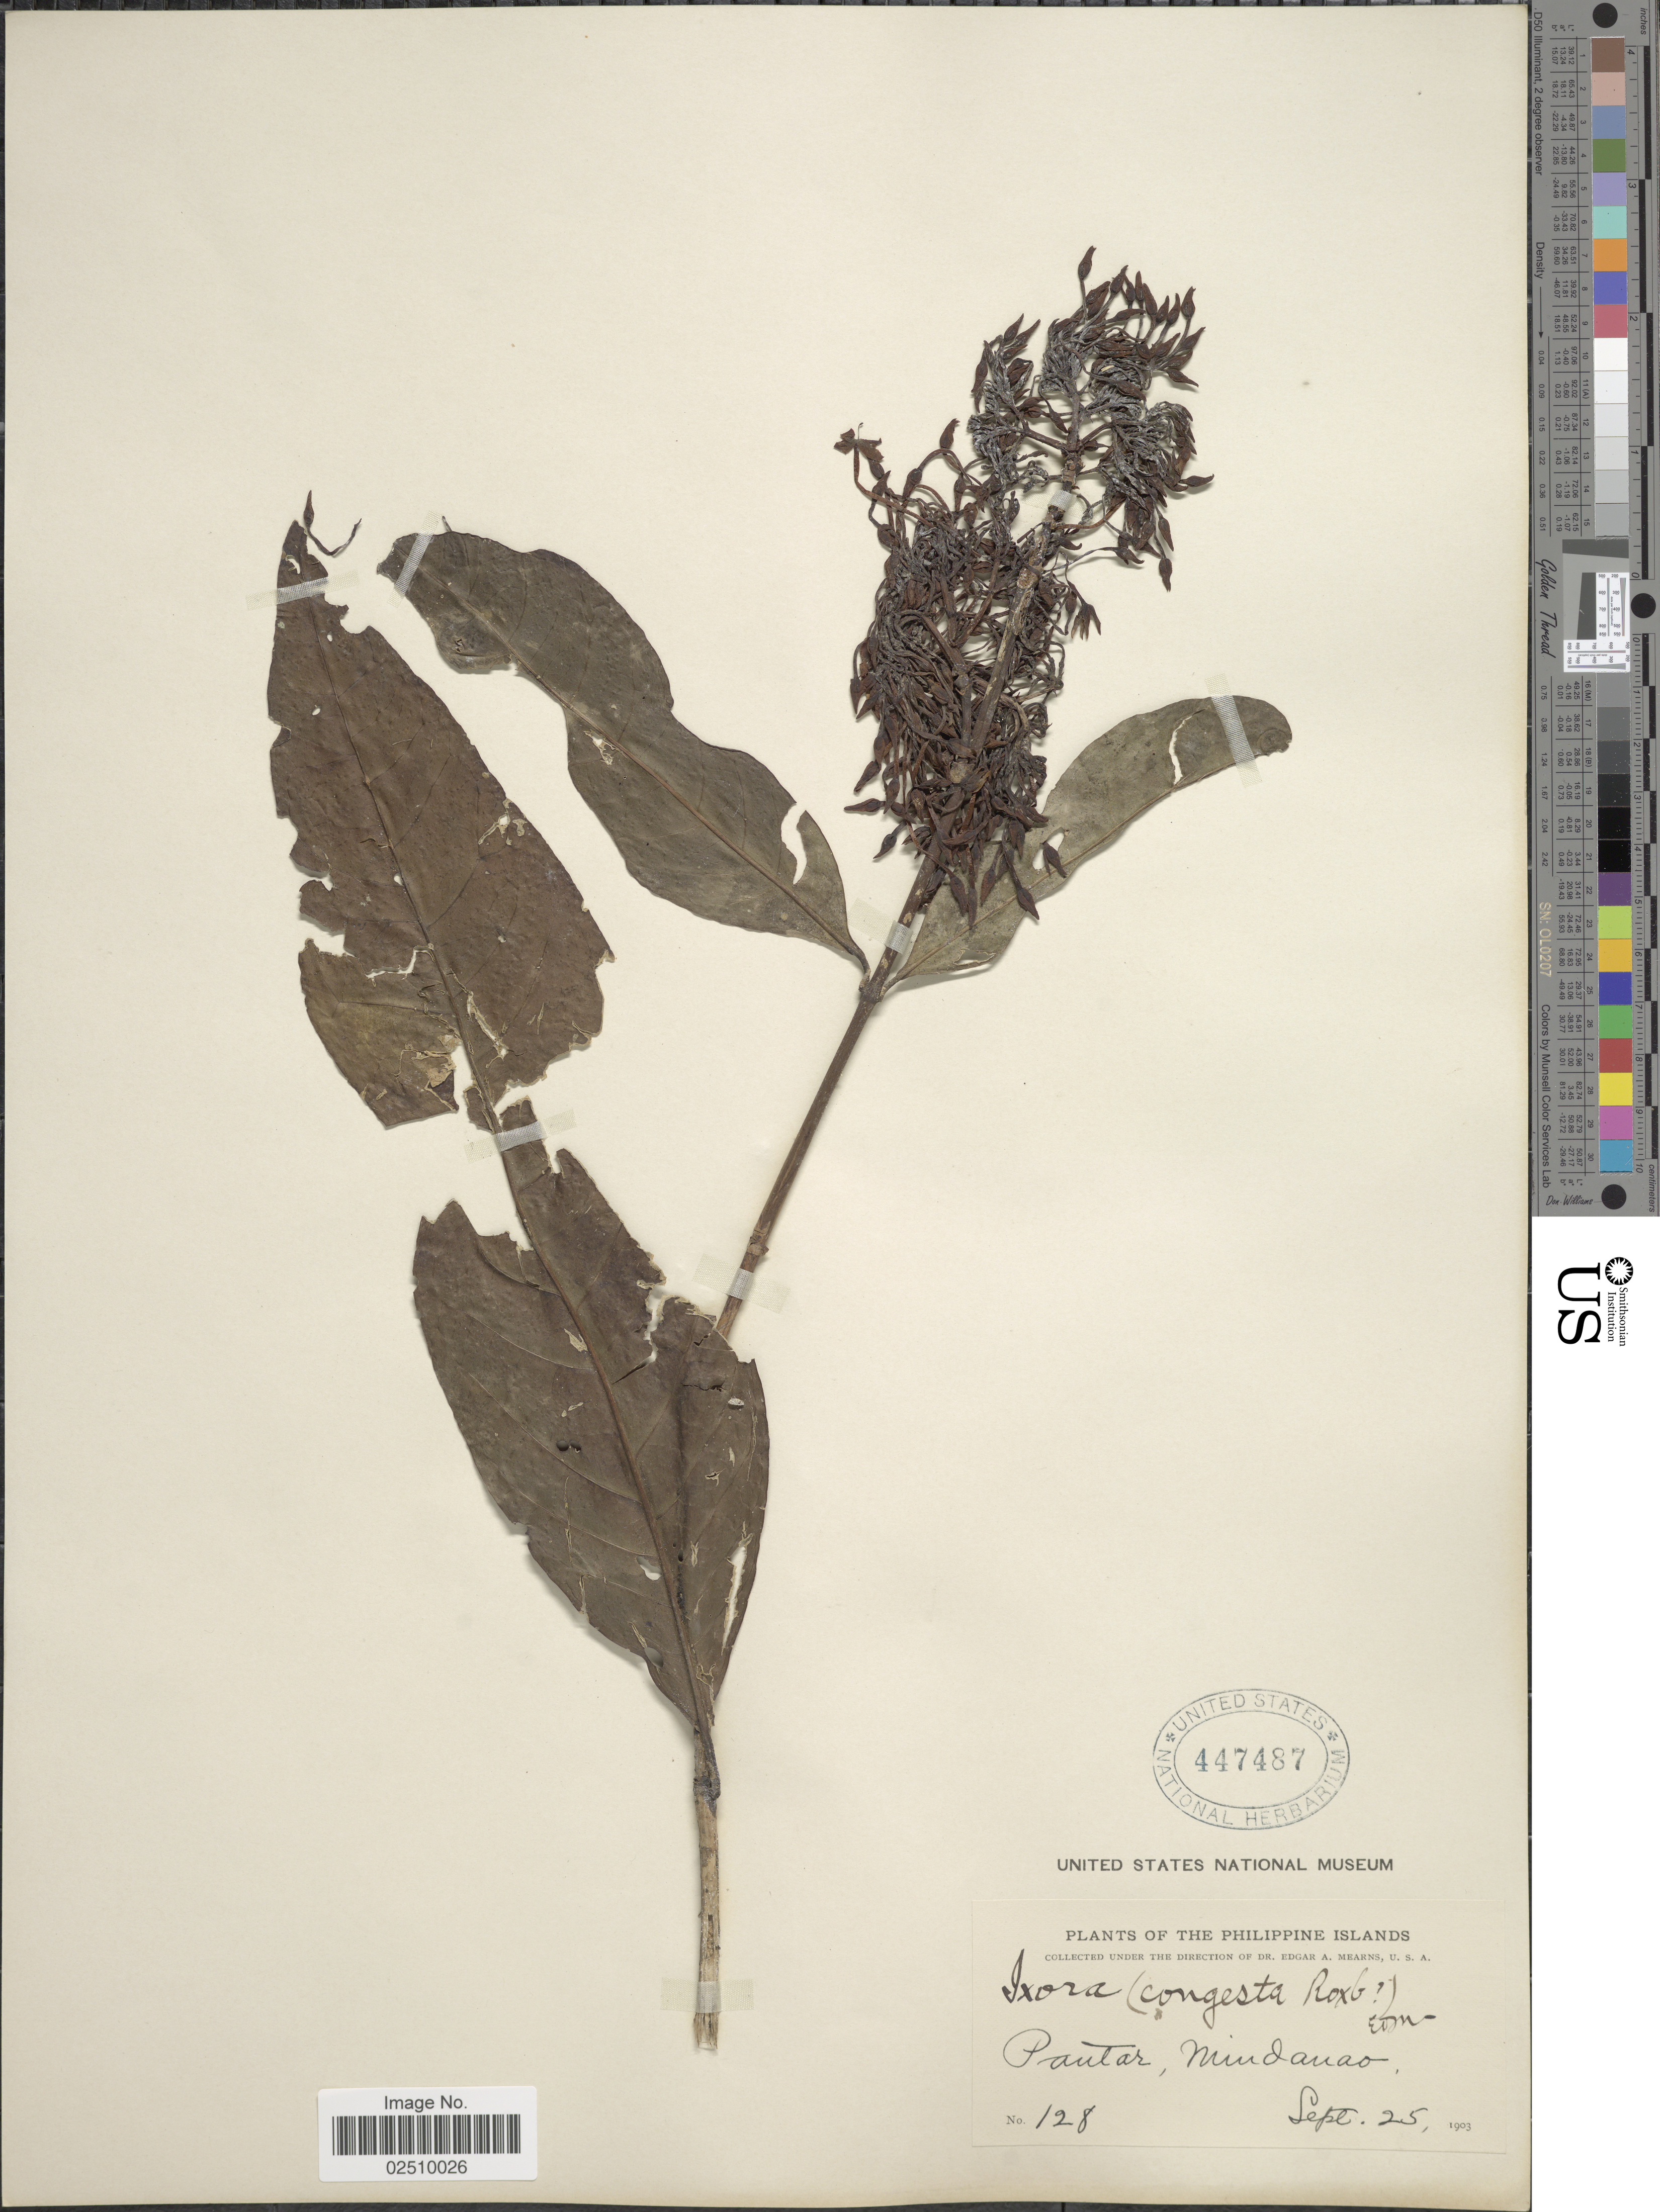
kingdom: Plantae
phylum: Tracheophyta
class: Magnoliopsida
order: Gentianales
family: Rubiaceae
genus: Ixora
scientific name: Ixora fulgens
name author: Bremek.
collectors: E. A. Mearns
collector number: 128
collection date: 1903-09-25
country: Philippines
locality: Pautar, Mindanao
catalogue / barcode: US 447487